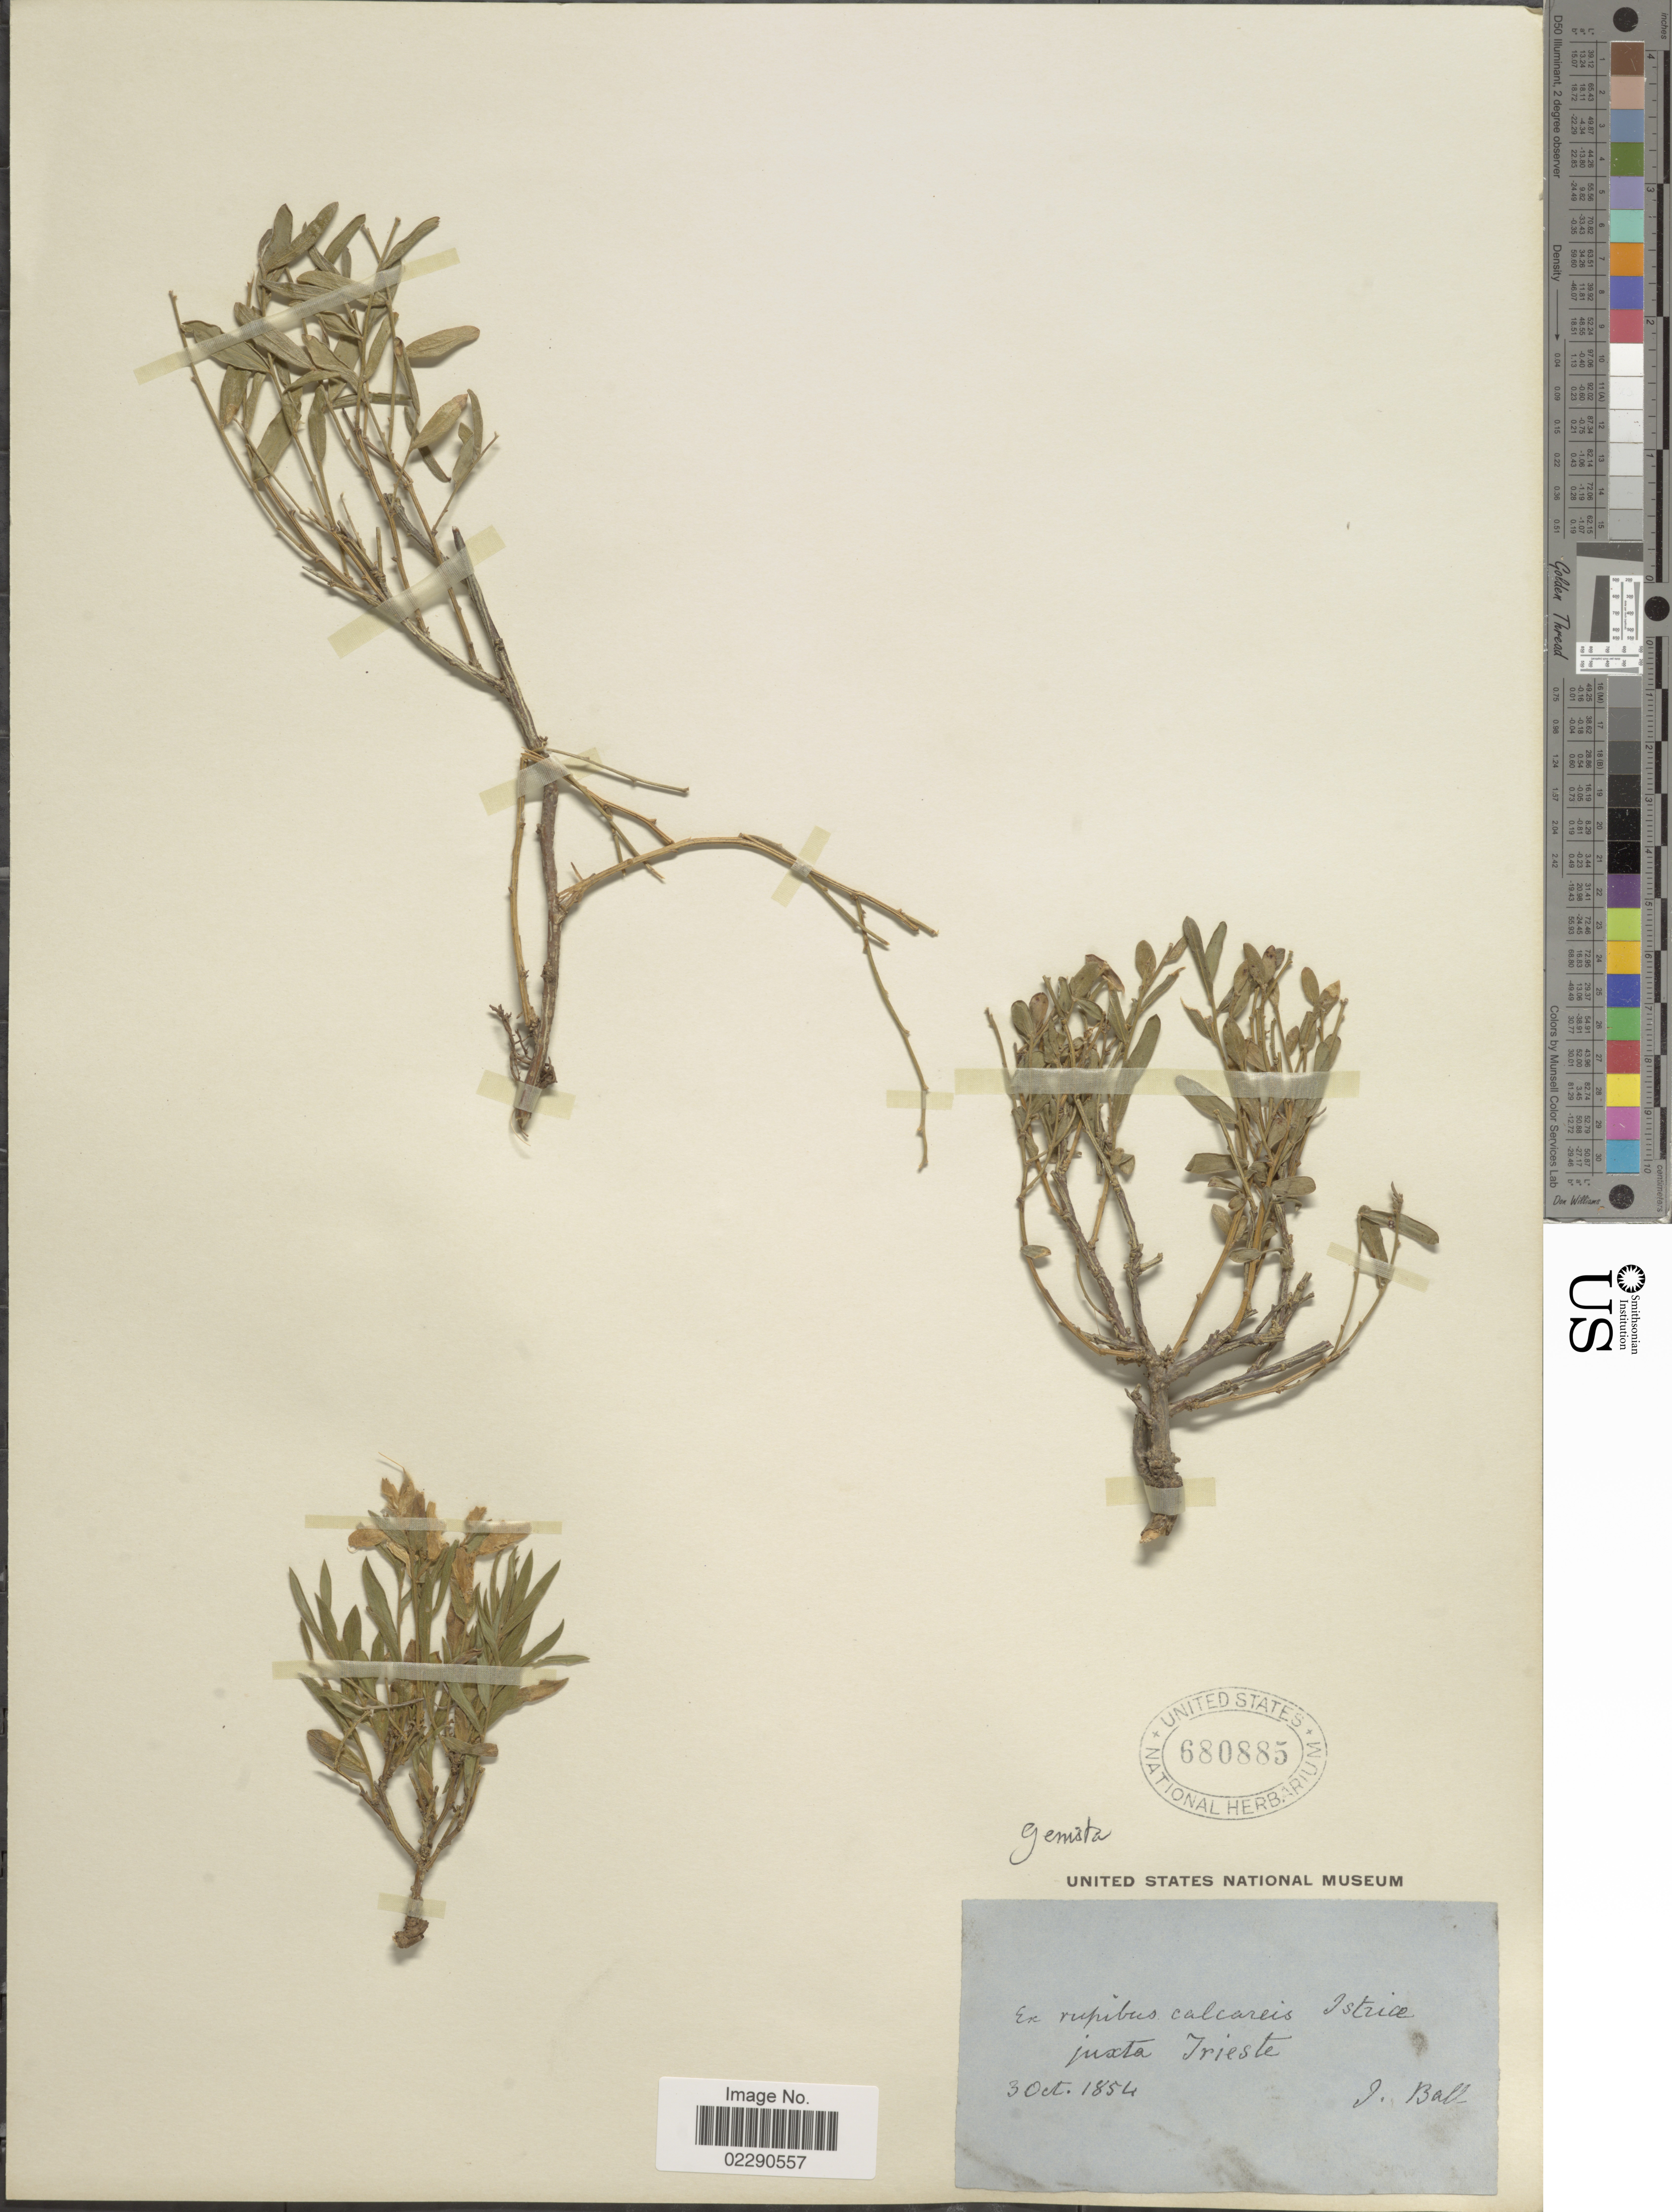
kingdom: Plantae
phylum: Tracheophyta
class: Magnoliopsida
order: Fabales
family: Fabaceae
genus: Genista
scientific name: Genista sp.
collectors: J. Ball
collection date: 1854-10-03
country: Croatia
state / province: Istria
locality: Juxta Trieste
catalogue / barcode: US 680885